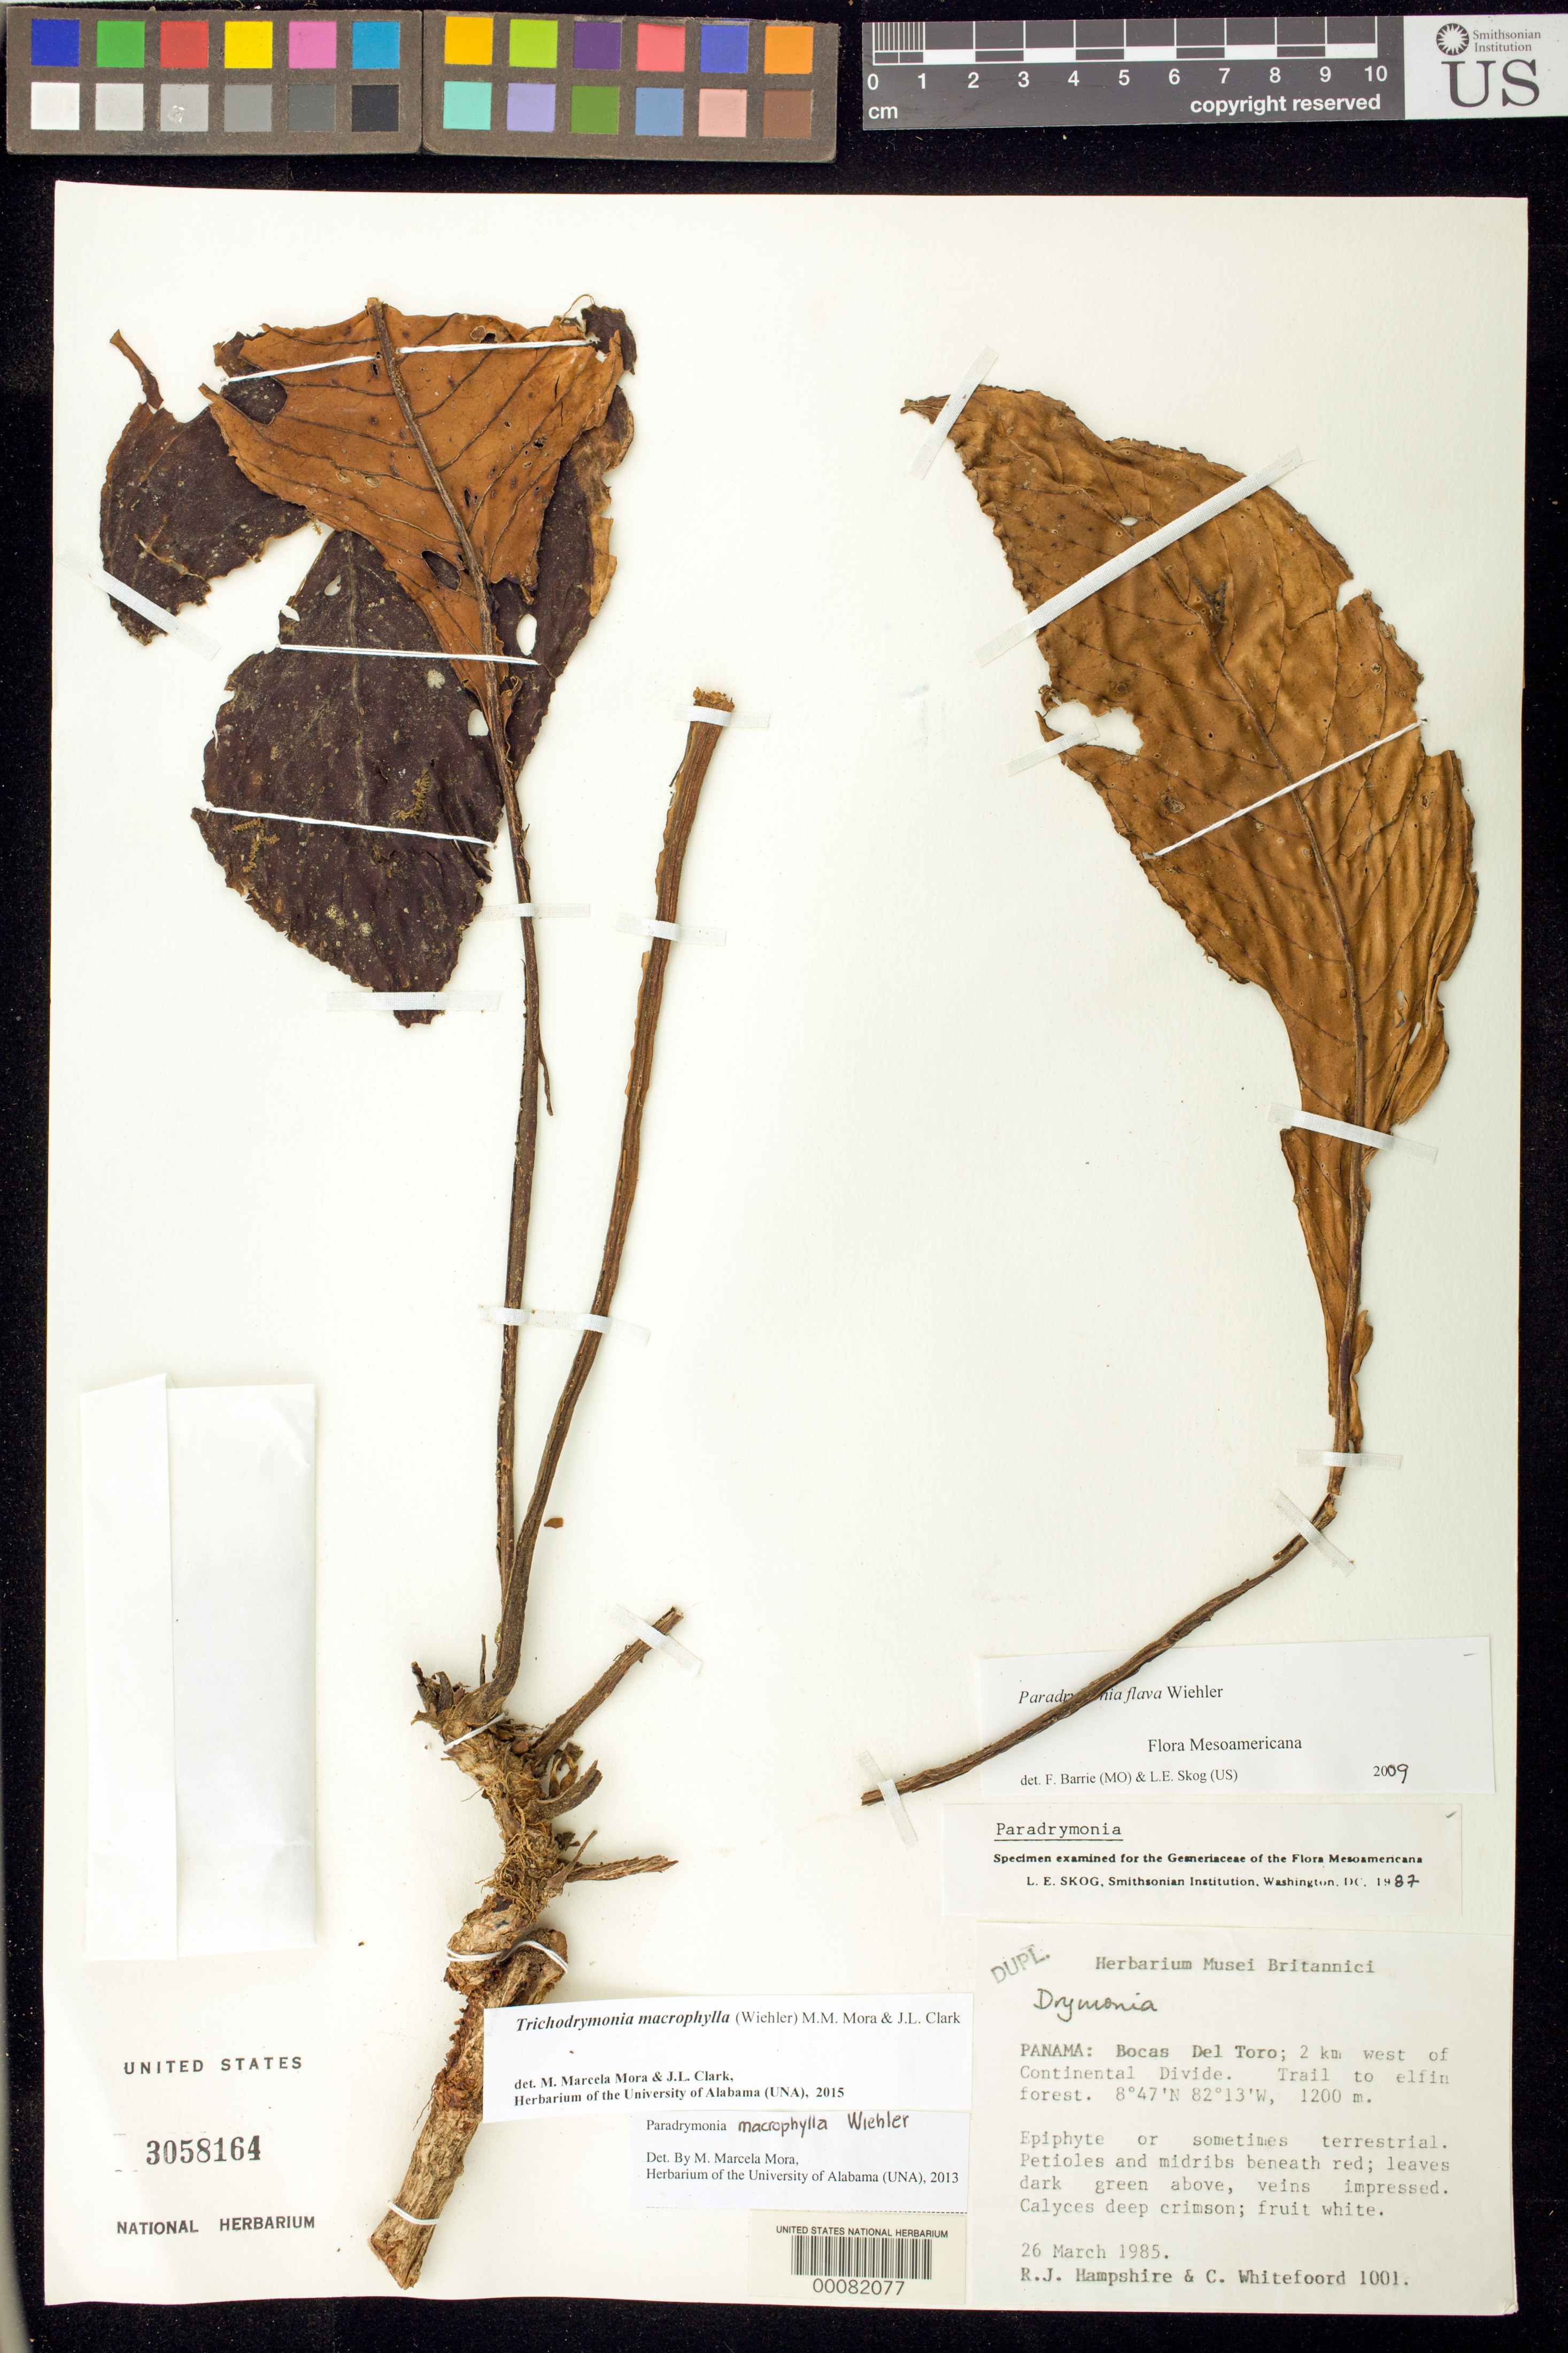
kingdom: Plantae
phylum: Tracheophyta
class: Magnoliopsida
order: Lamiales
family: Gesneriaceae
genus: Trichodrymonia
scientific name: Trichodrymonia macrophylla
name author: (Wiehler) M.M. Mora & J.L. Clark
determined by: Mora, M. M.; Clark, J. L.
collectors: R. Hampshire & C. Whitefoord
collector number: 1001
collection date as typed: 26 Mar 1985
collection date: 1985-03-26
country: Panama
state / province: Bocas del Toro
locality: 2 km west of Continental Divide; trail to elfin forest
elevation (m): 1200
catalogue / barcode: US 3058164